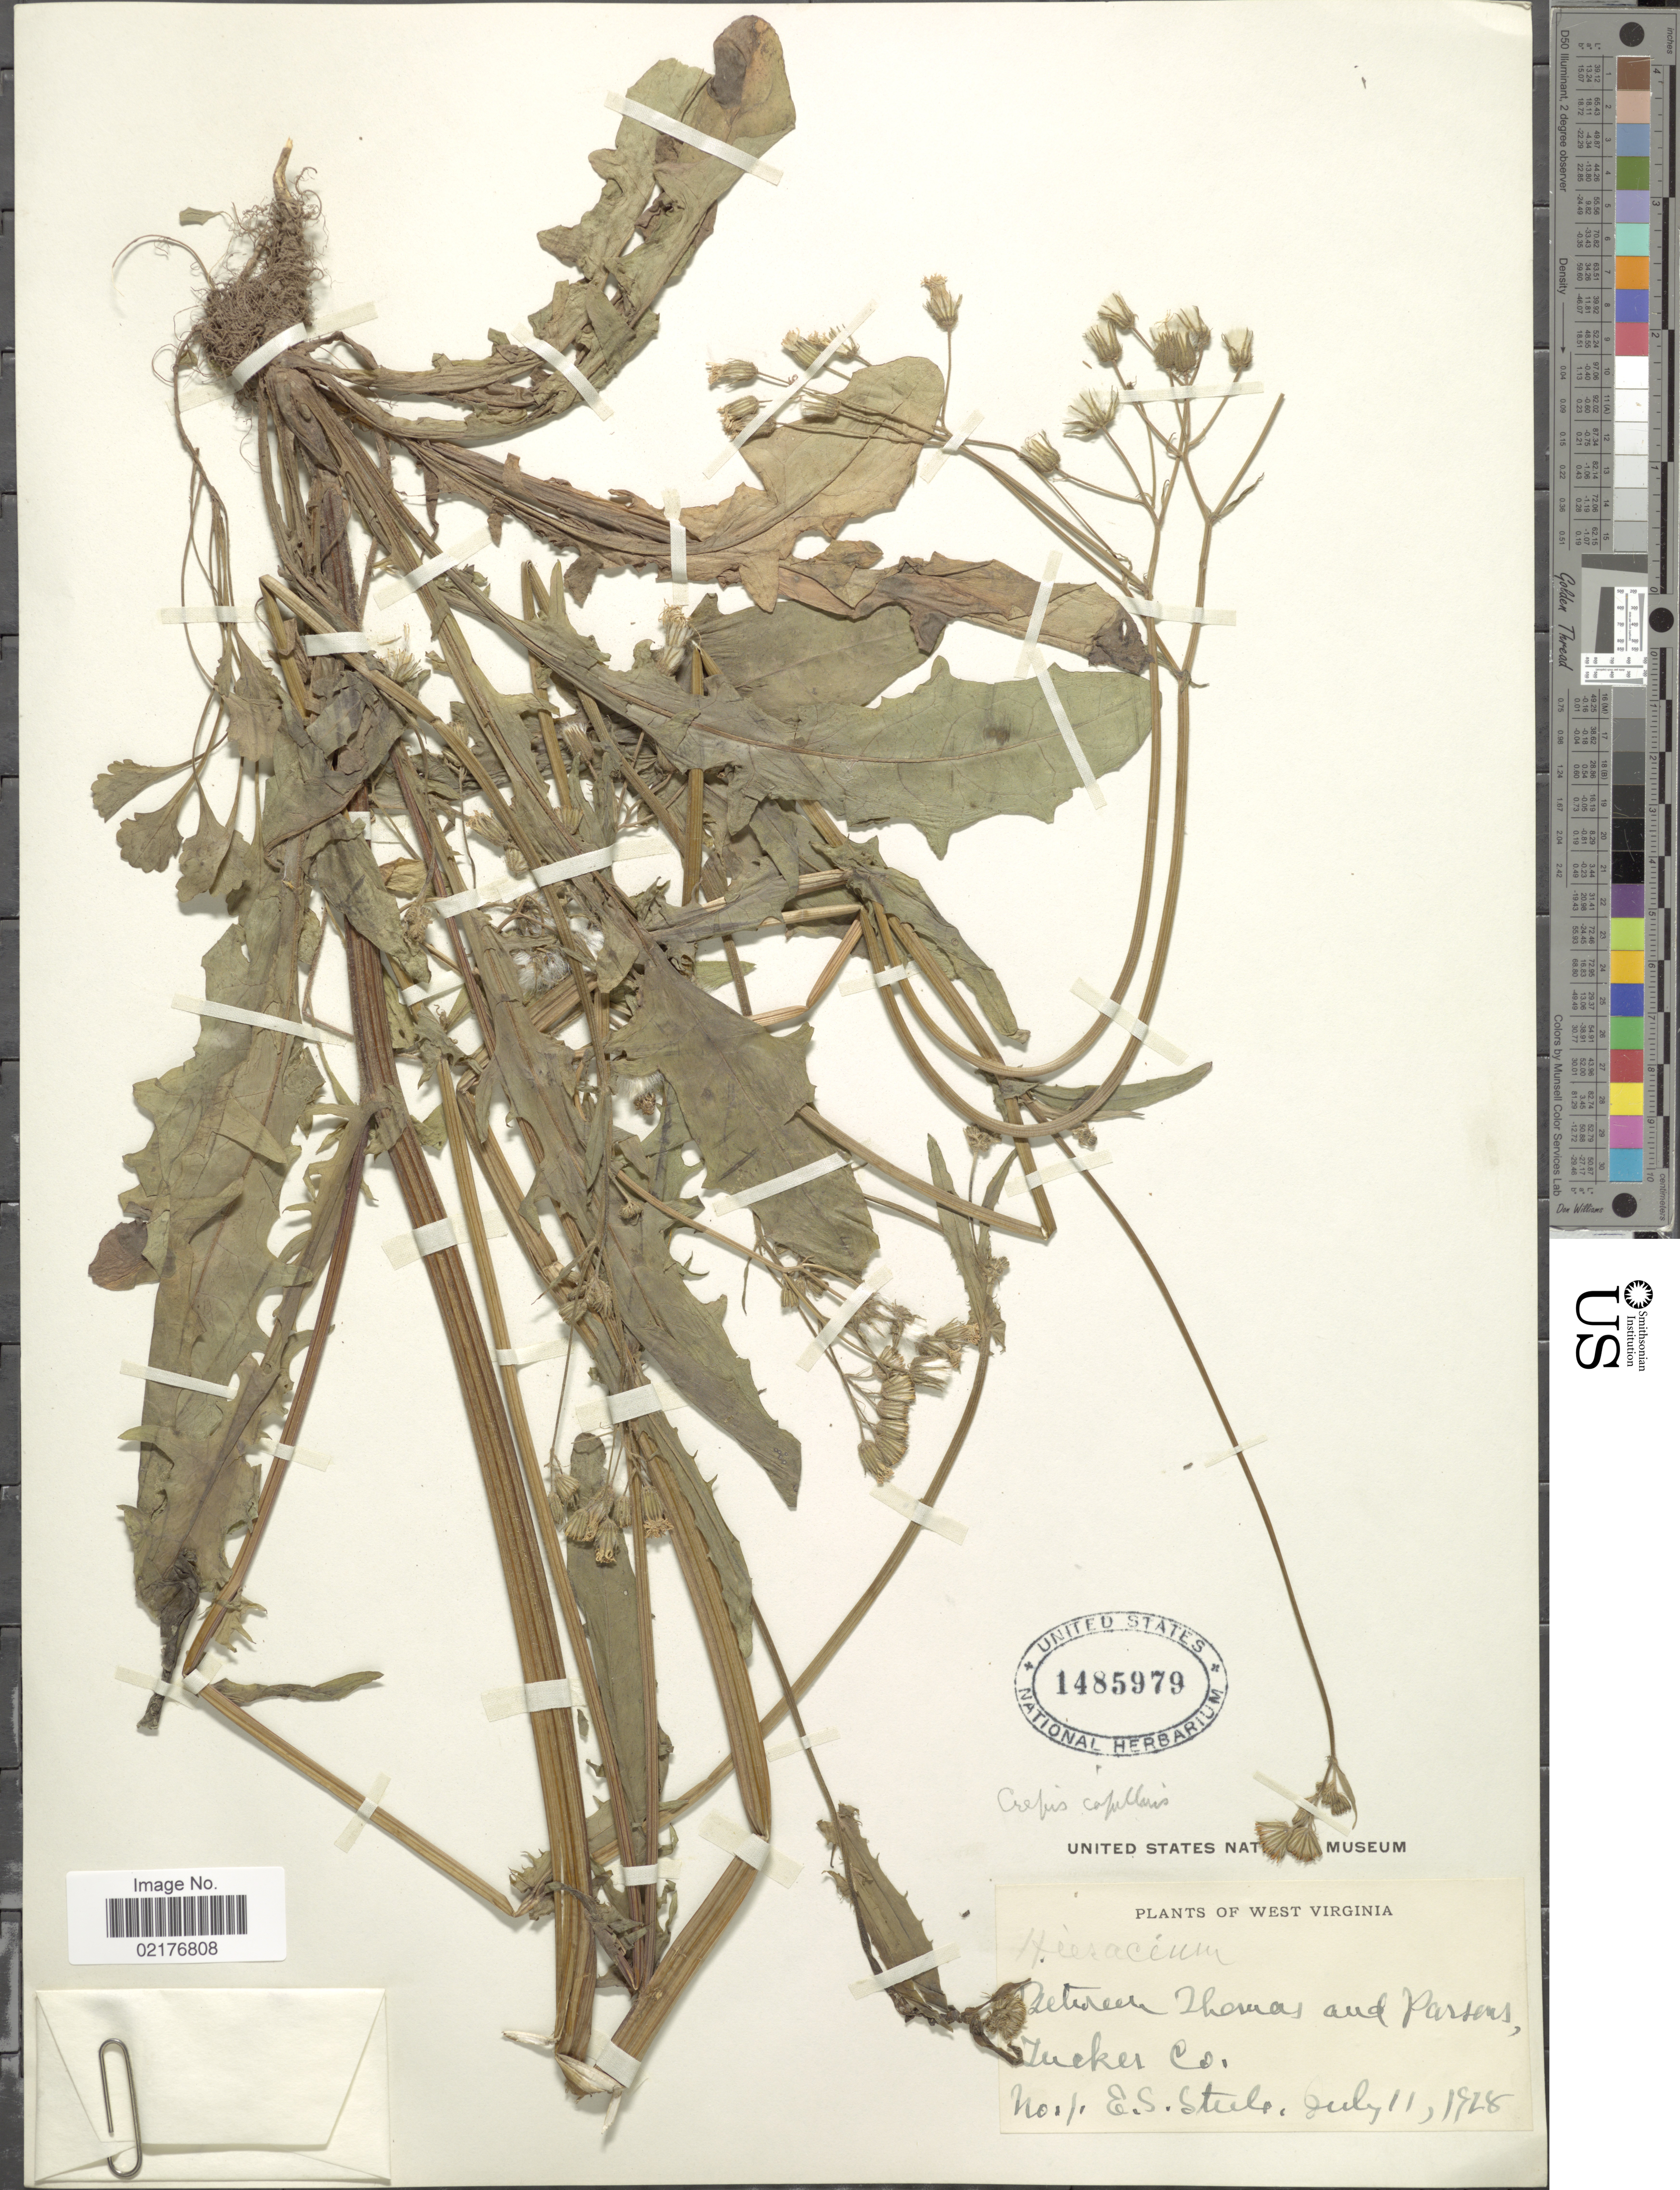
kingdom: Plantae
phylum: Tracheophyta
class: Magnoliopsida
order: Asterales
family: Asteraceae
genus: Crepis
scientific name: Crepis capillaris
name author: (L.) Wallr.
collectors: E. Steele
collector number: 1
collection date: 1928-07-11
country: United States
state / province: West Virginia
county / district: Tucker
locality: Between Thomas and Parsens, Tucker Co.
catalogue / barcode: US 1485979